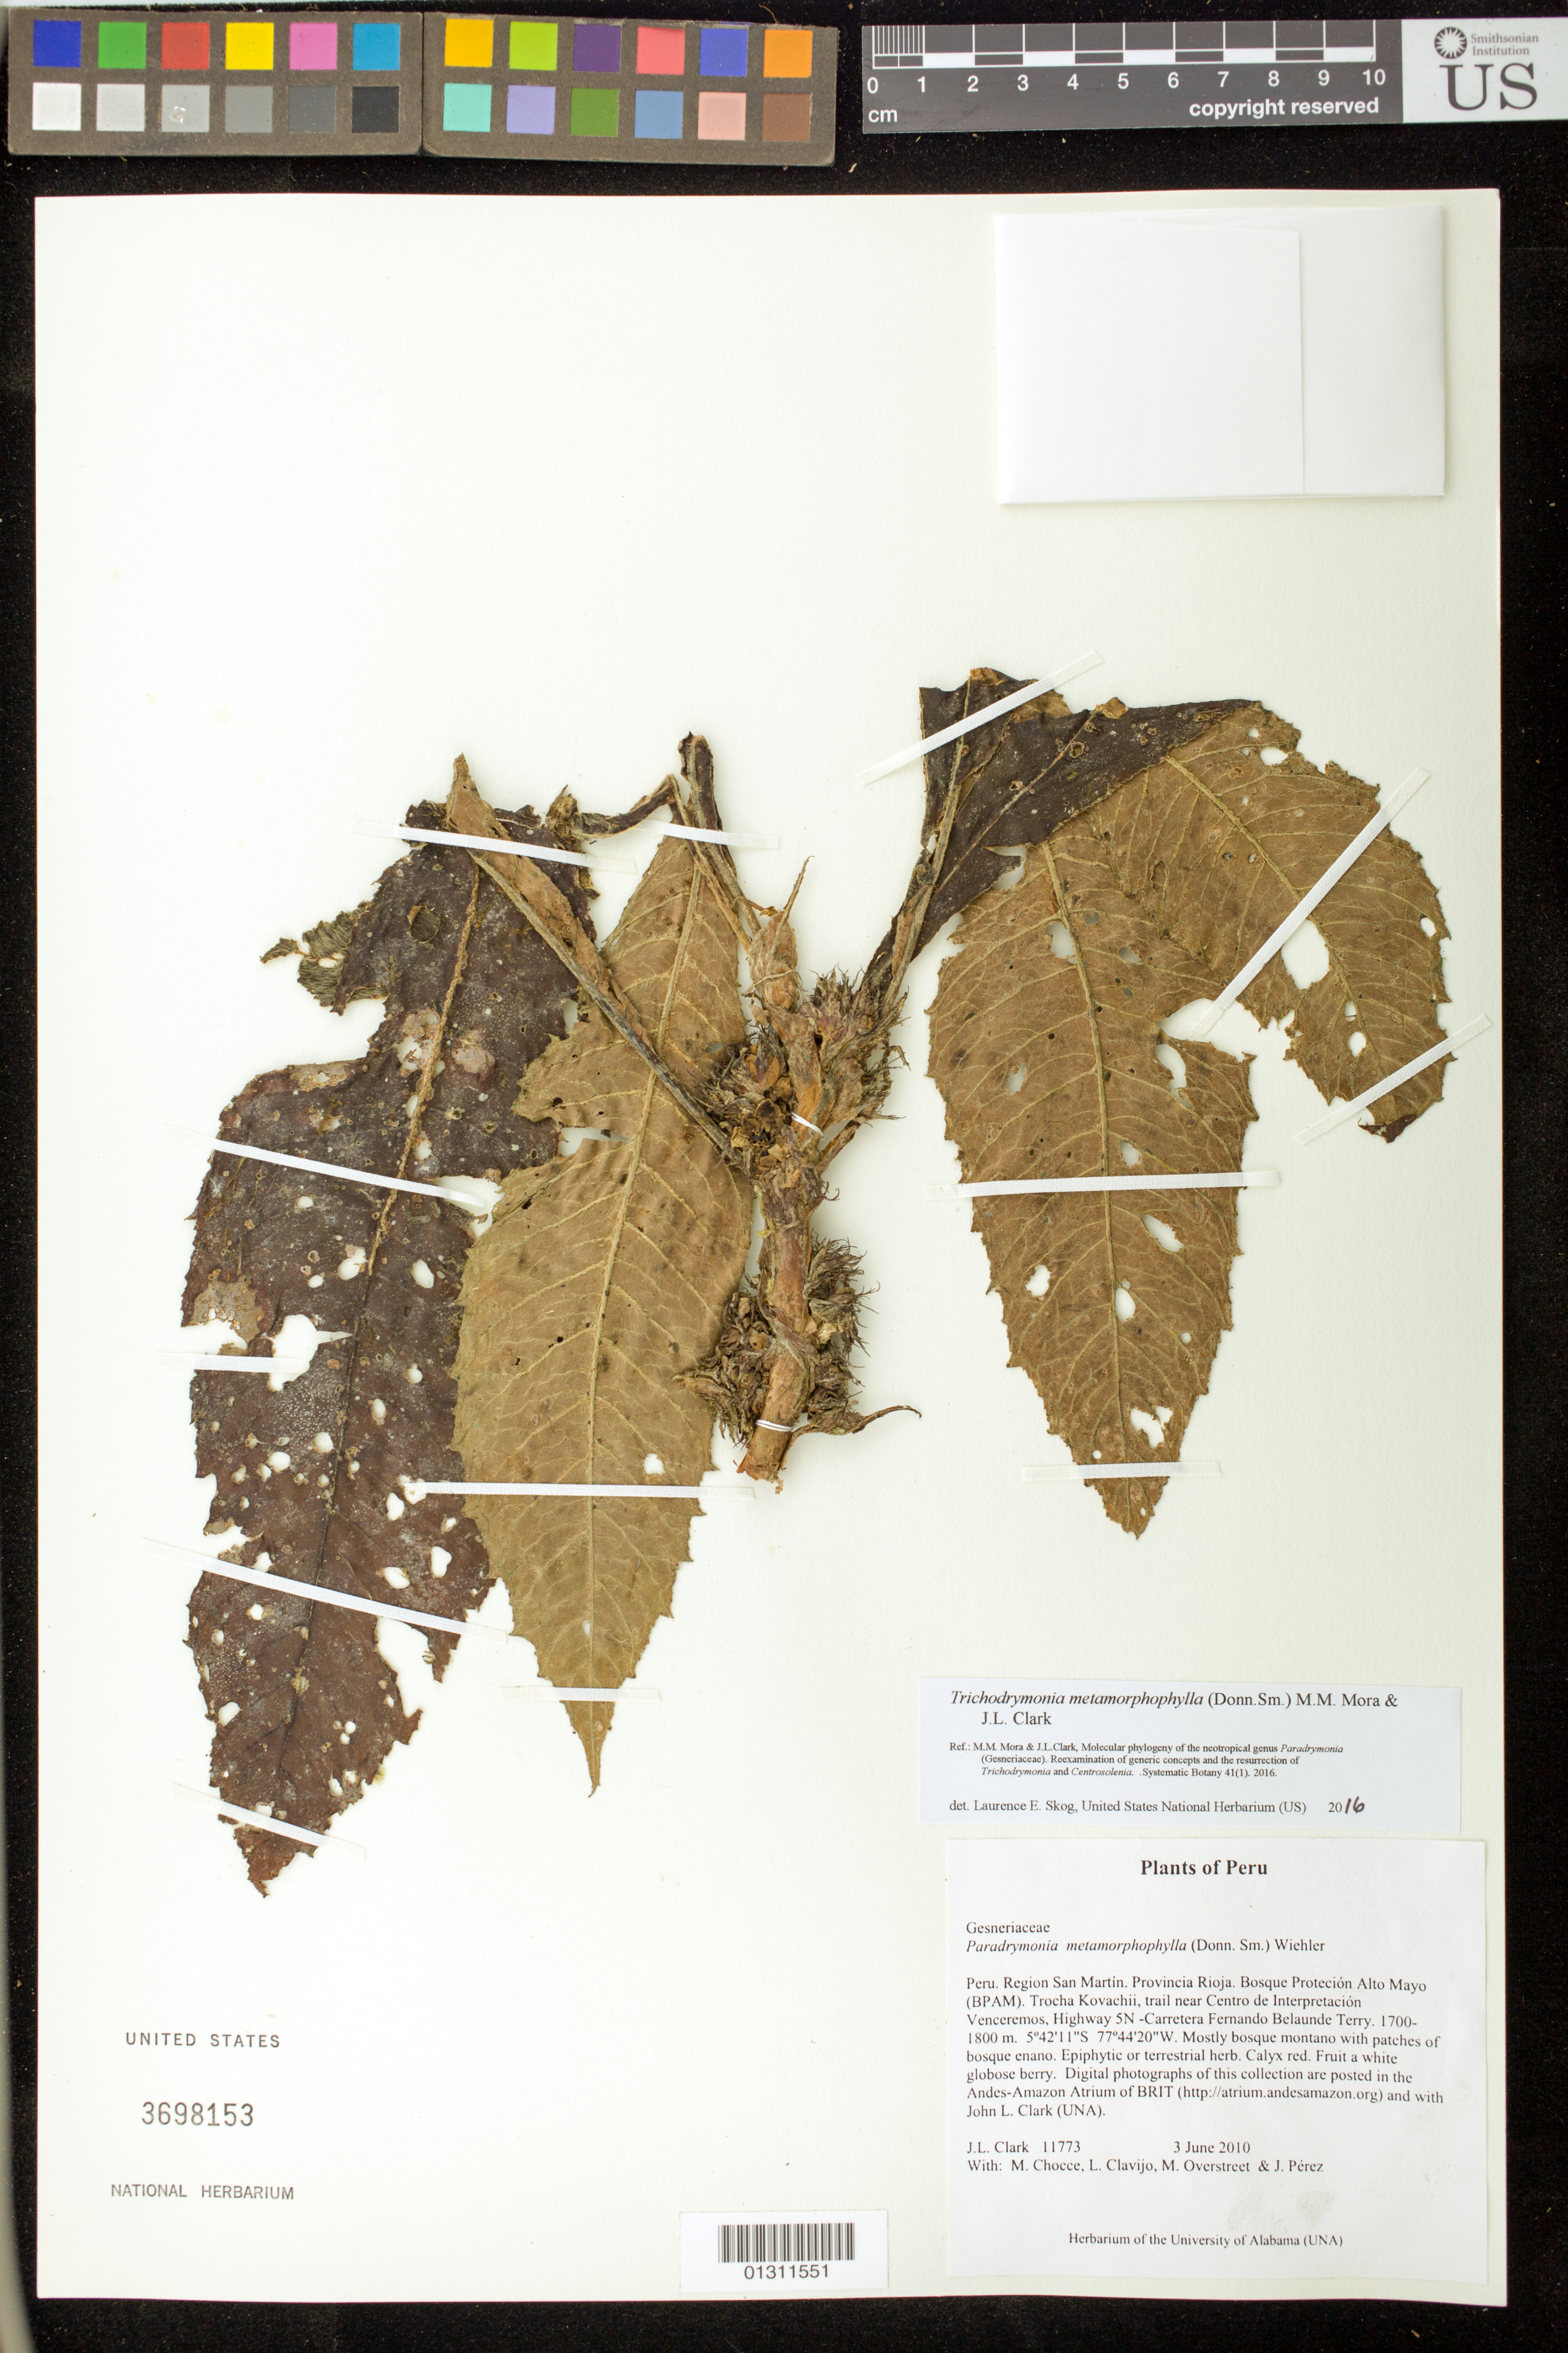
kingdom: Plantae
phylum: Tracheophyta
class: Magnoliopsida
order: Lamiales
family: Gesneriaceae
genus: Trichodrymonia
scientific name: Trichodrymonia metamorphophylla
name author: (Donn. Sm.) M.M. Mora & J.L. Clark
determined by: Skog, Laurence E.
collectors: J. L. Clark, M. Chocce, L. Clavijo, M. Overstreet & J. Perez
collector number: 11773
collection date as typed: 03 Jun 2010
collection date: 2010-06-03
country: Peru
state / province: San Martín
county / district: Rioja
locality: Region San Martin, Bosque Protecion Alto Mayo (BPAM). Trocha Kovachii, trail near Centro de Interpretacion Venceremos, Highway 5N-Carretera Fernando Belaunde Terry.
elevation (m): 1700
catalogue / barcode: US 3698153